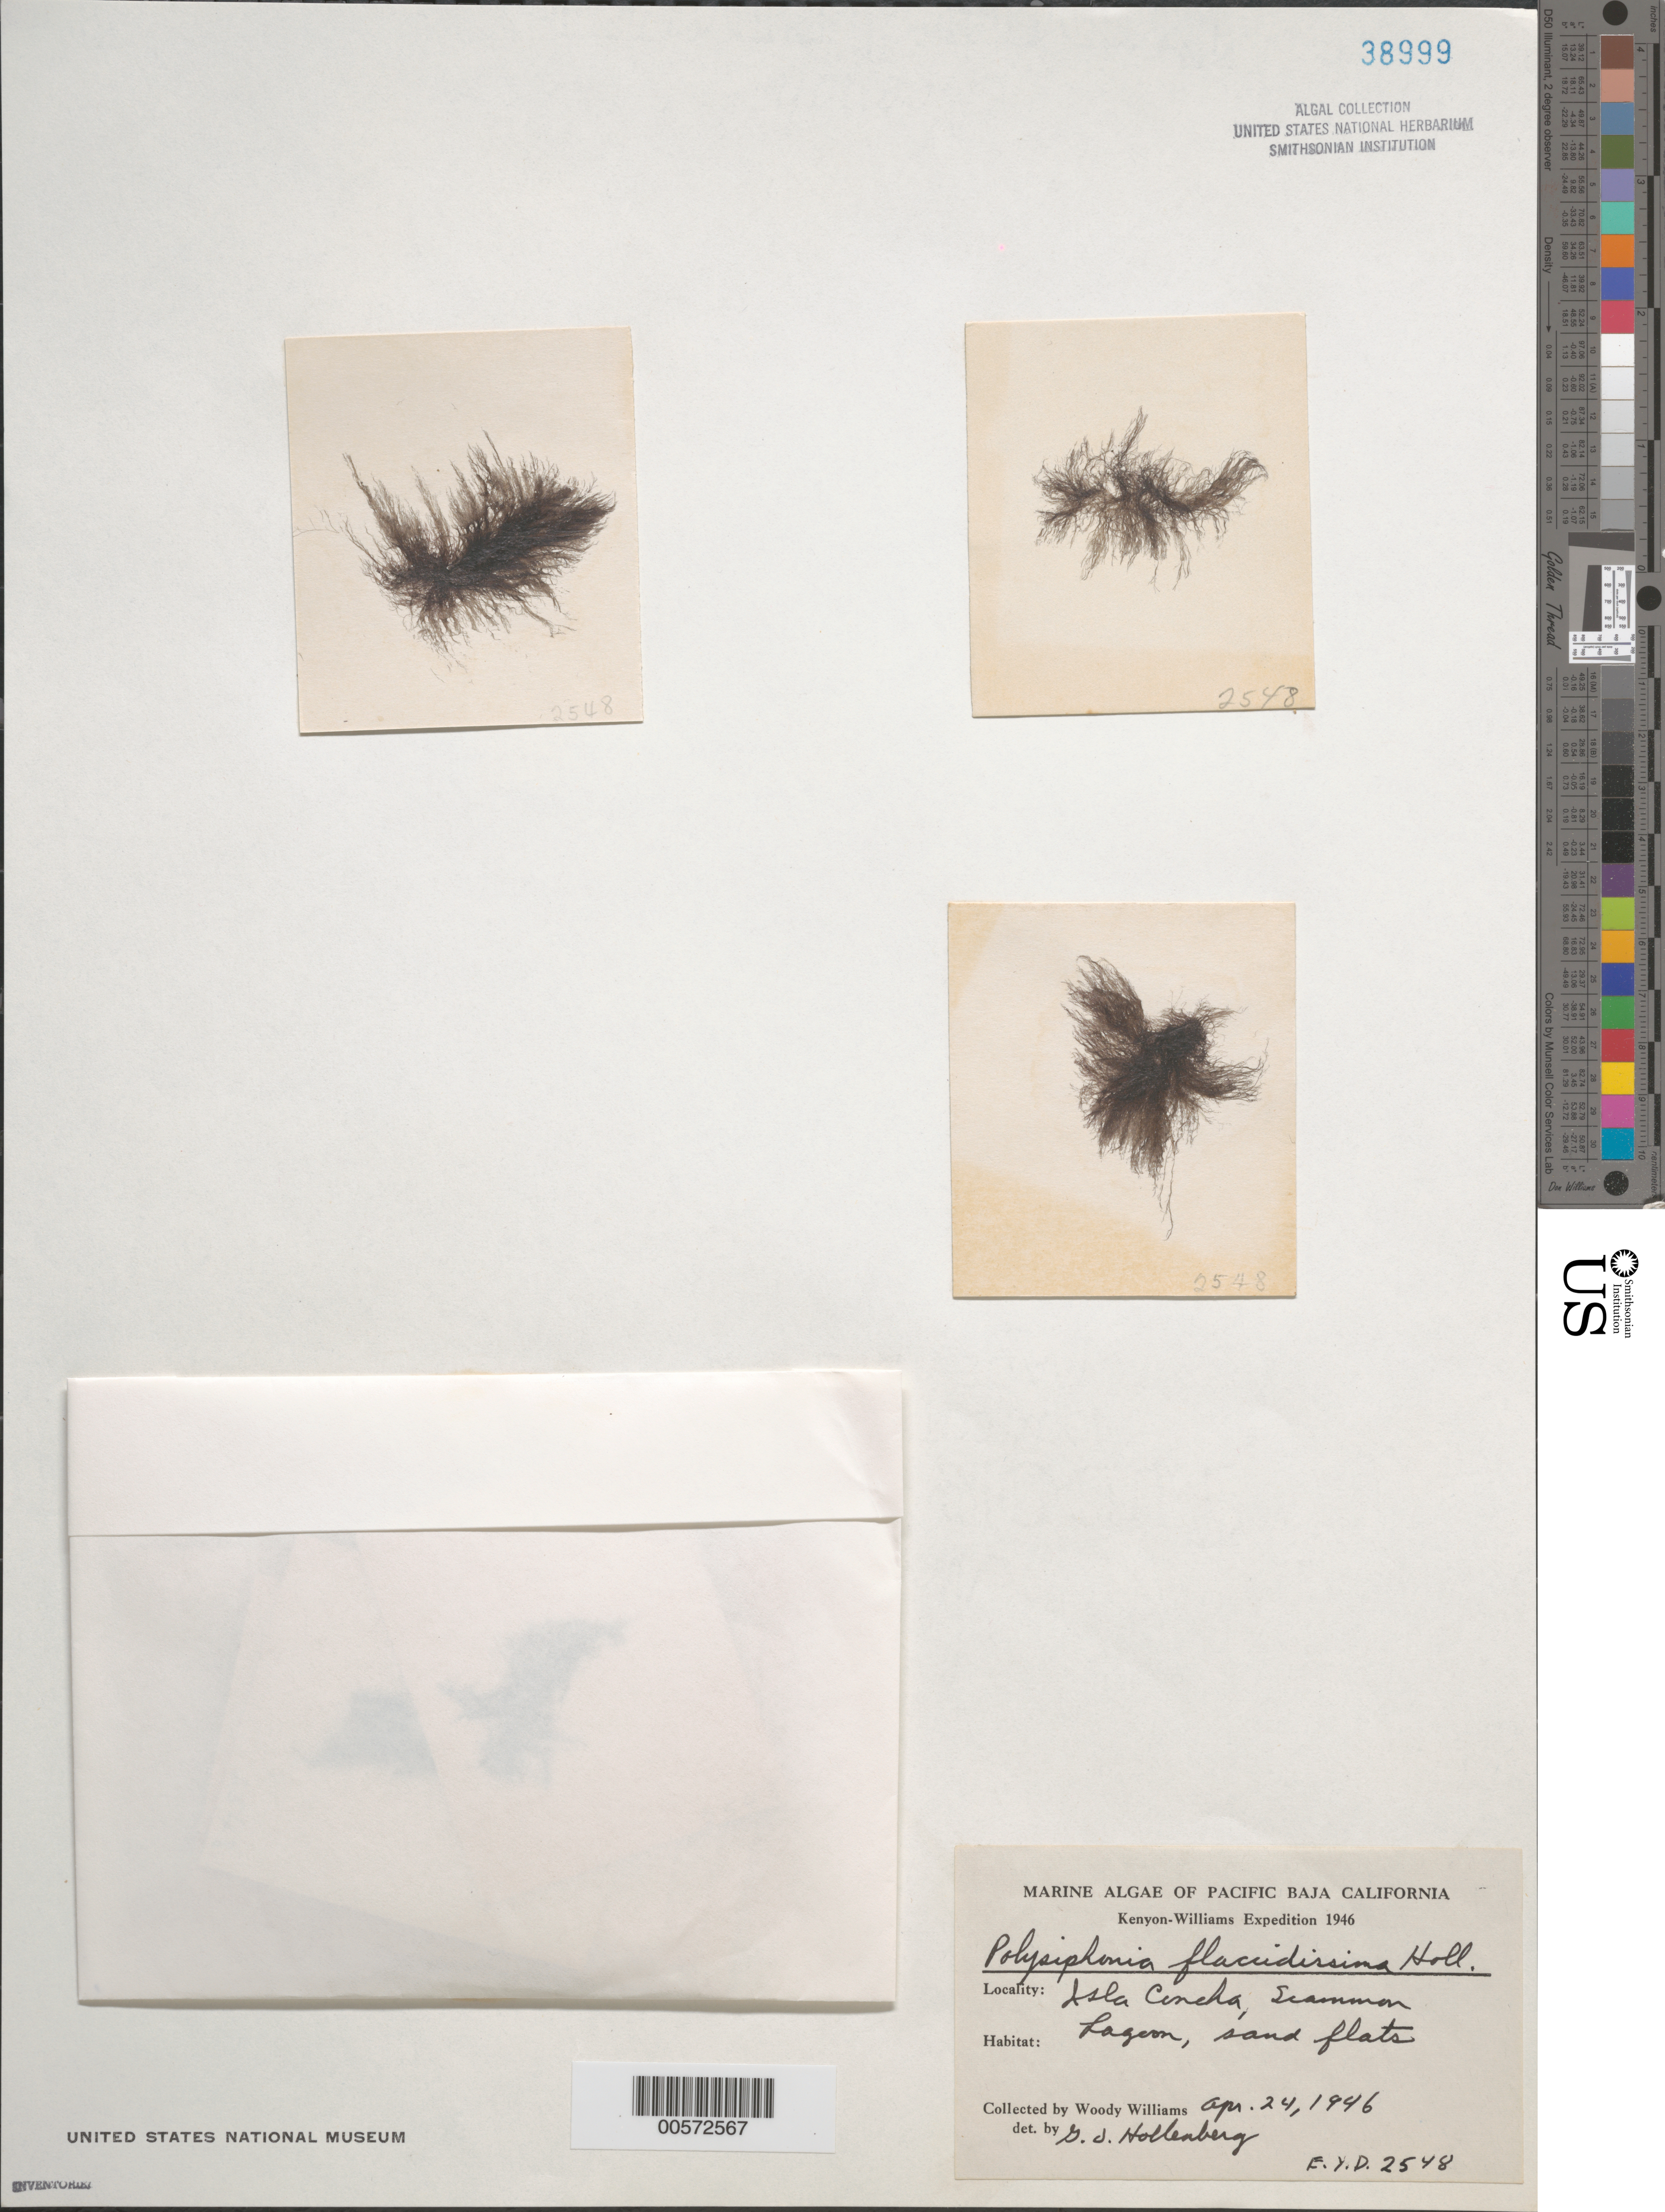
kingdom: Plantae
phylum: Rhodophyta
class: Florideophyceae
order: Ceramiales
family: Rhodomelaceae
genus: Neosiphonia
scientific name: Neosiphonia sertularioides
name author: (Gratel.) K.W. Nam & Kang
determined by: Algae name updating Project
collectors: W. Williams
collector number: EYD 2548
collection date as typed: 24 Apr 1946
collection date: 1946-04-24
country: Mexico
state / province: Baja California Sur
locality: Isla Concha, Scammon's Lagoon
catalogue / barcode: US 38999